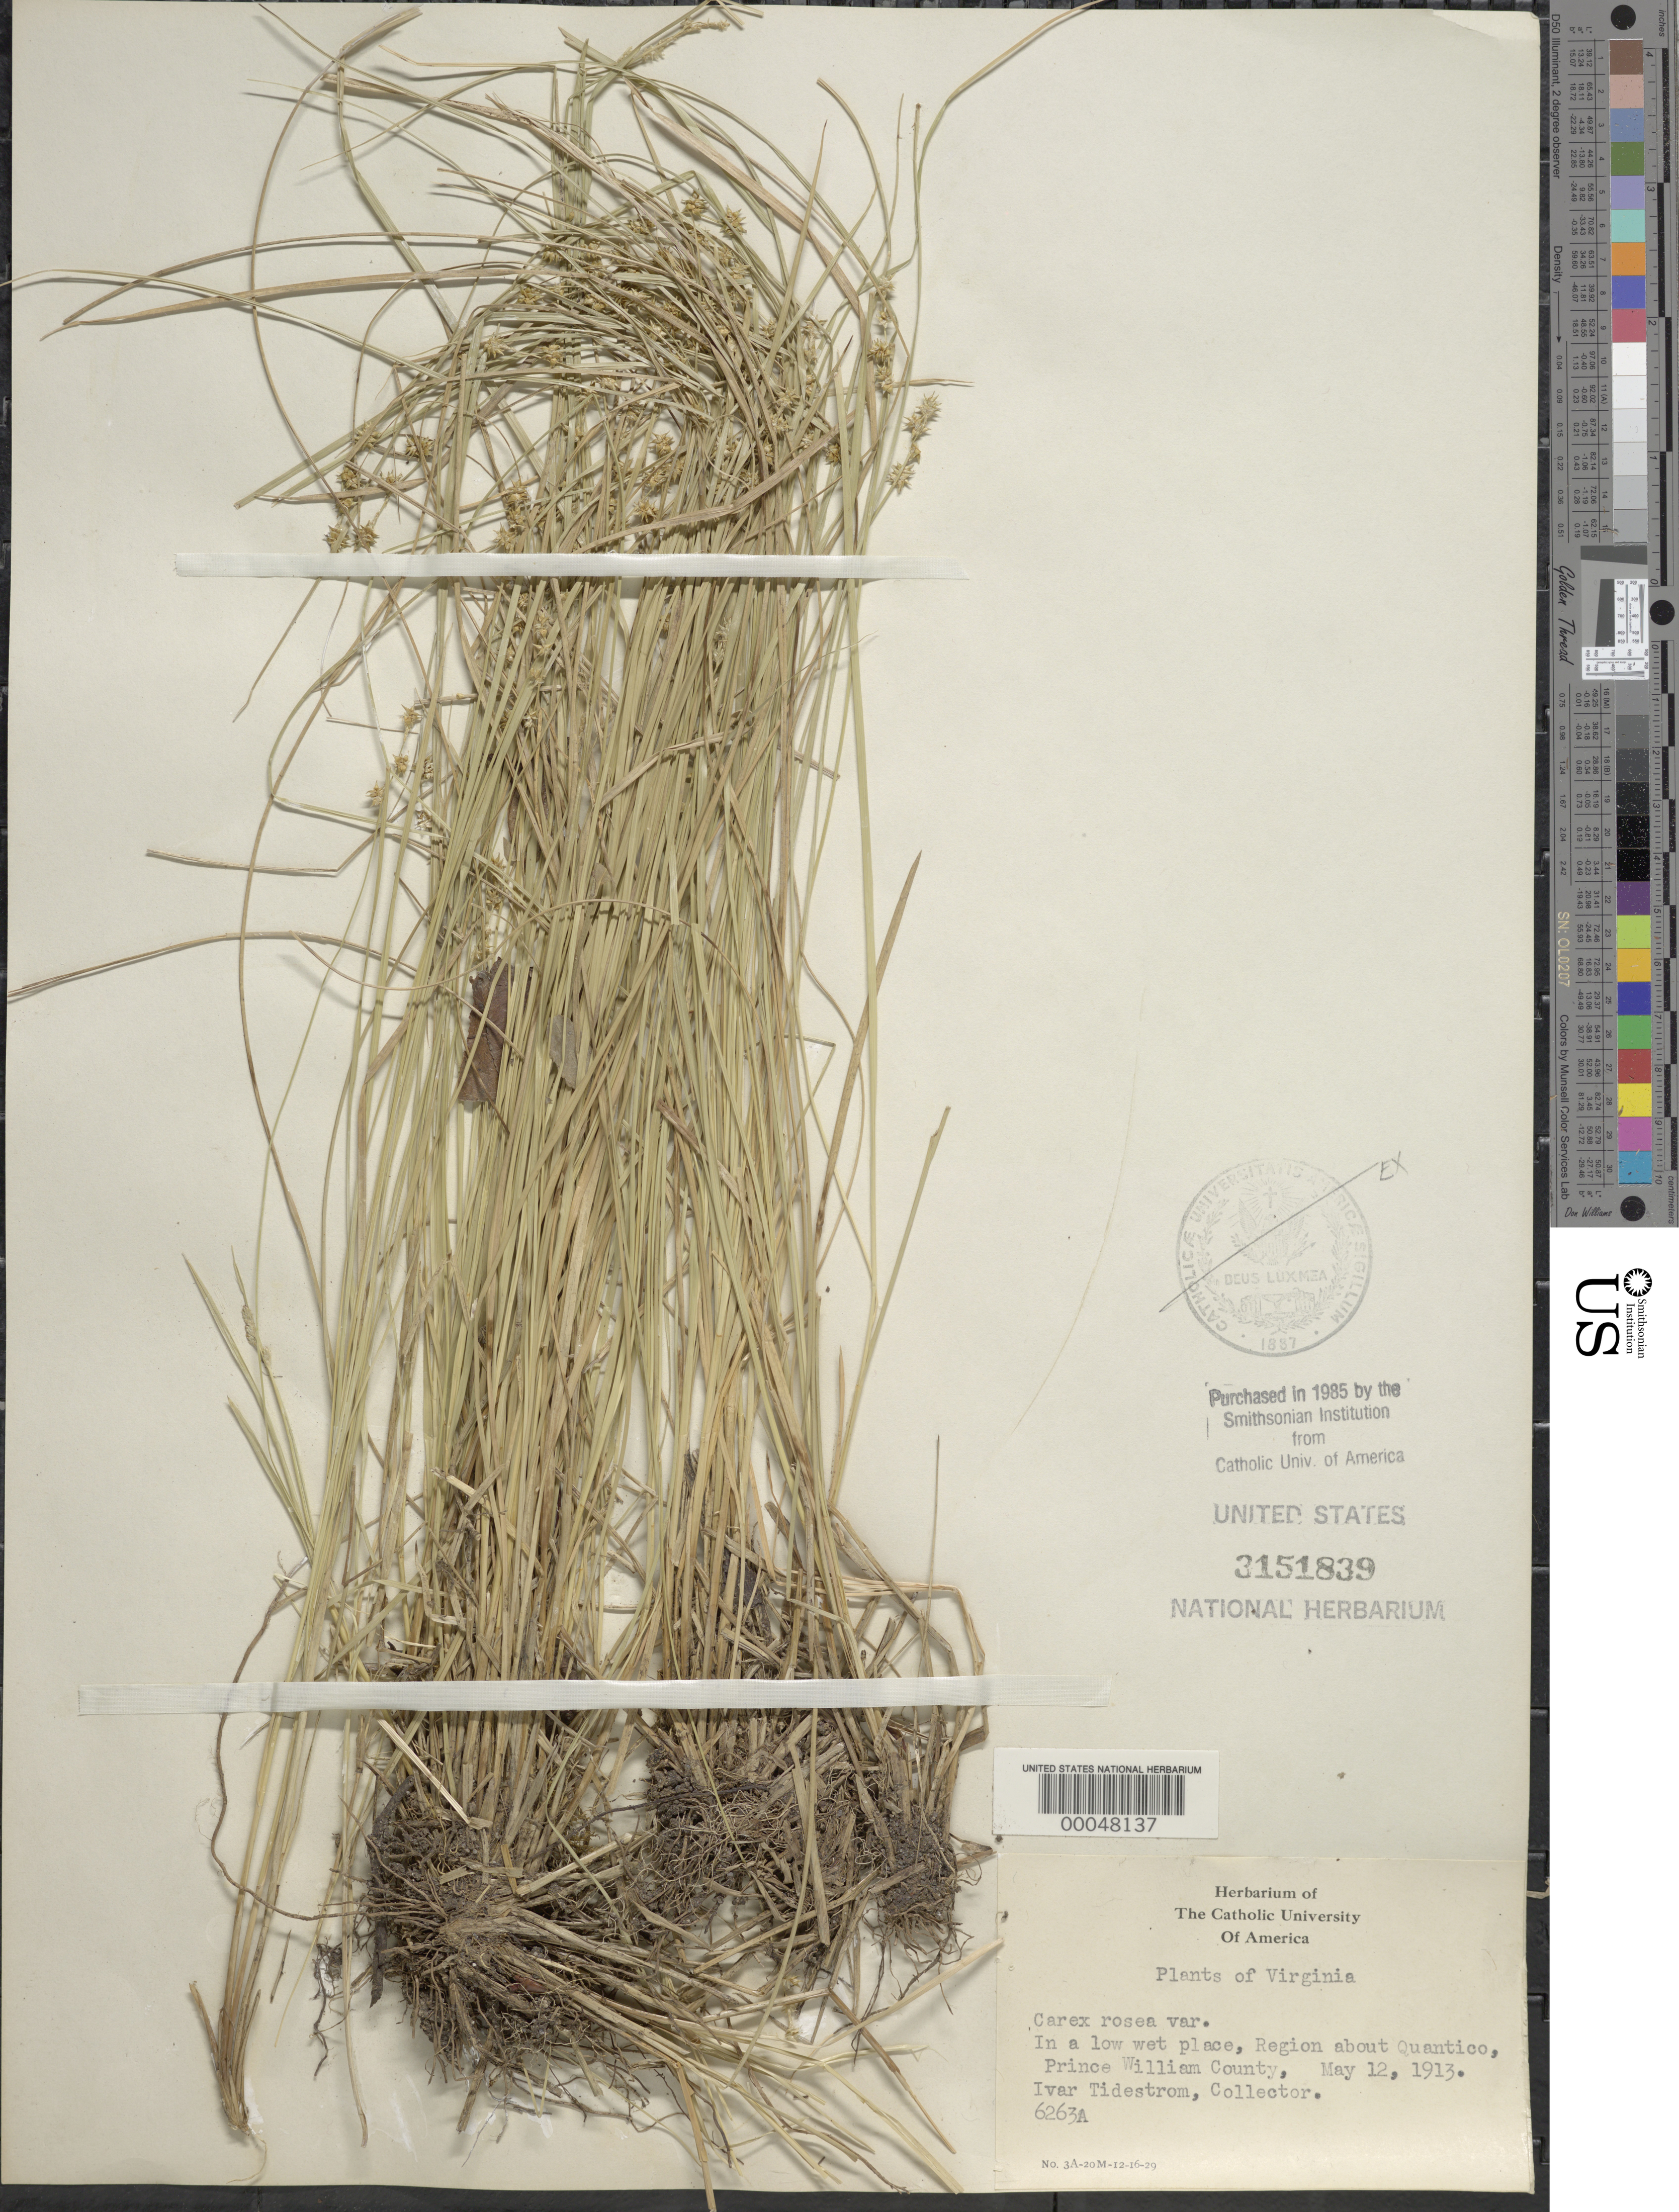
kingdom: Plantae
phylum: Tracheophyta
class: Liliopsida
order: Poales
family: Cyperaceae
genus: Carex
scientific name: Carex rosea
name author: Willd.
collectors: I. F. Tidestrom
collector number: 6263A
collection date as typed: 12 May 1913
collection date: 1913-05-12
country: United States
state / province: Virginia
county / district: Prince William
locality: Region about Quantico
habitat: Low wet place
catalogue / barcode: US 3151839